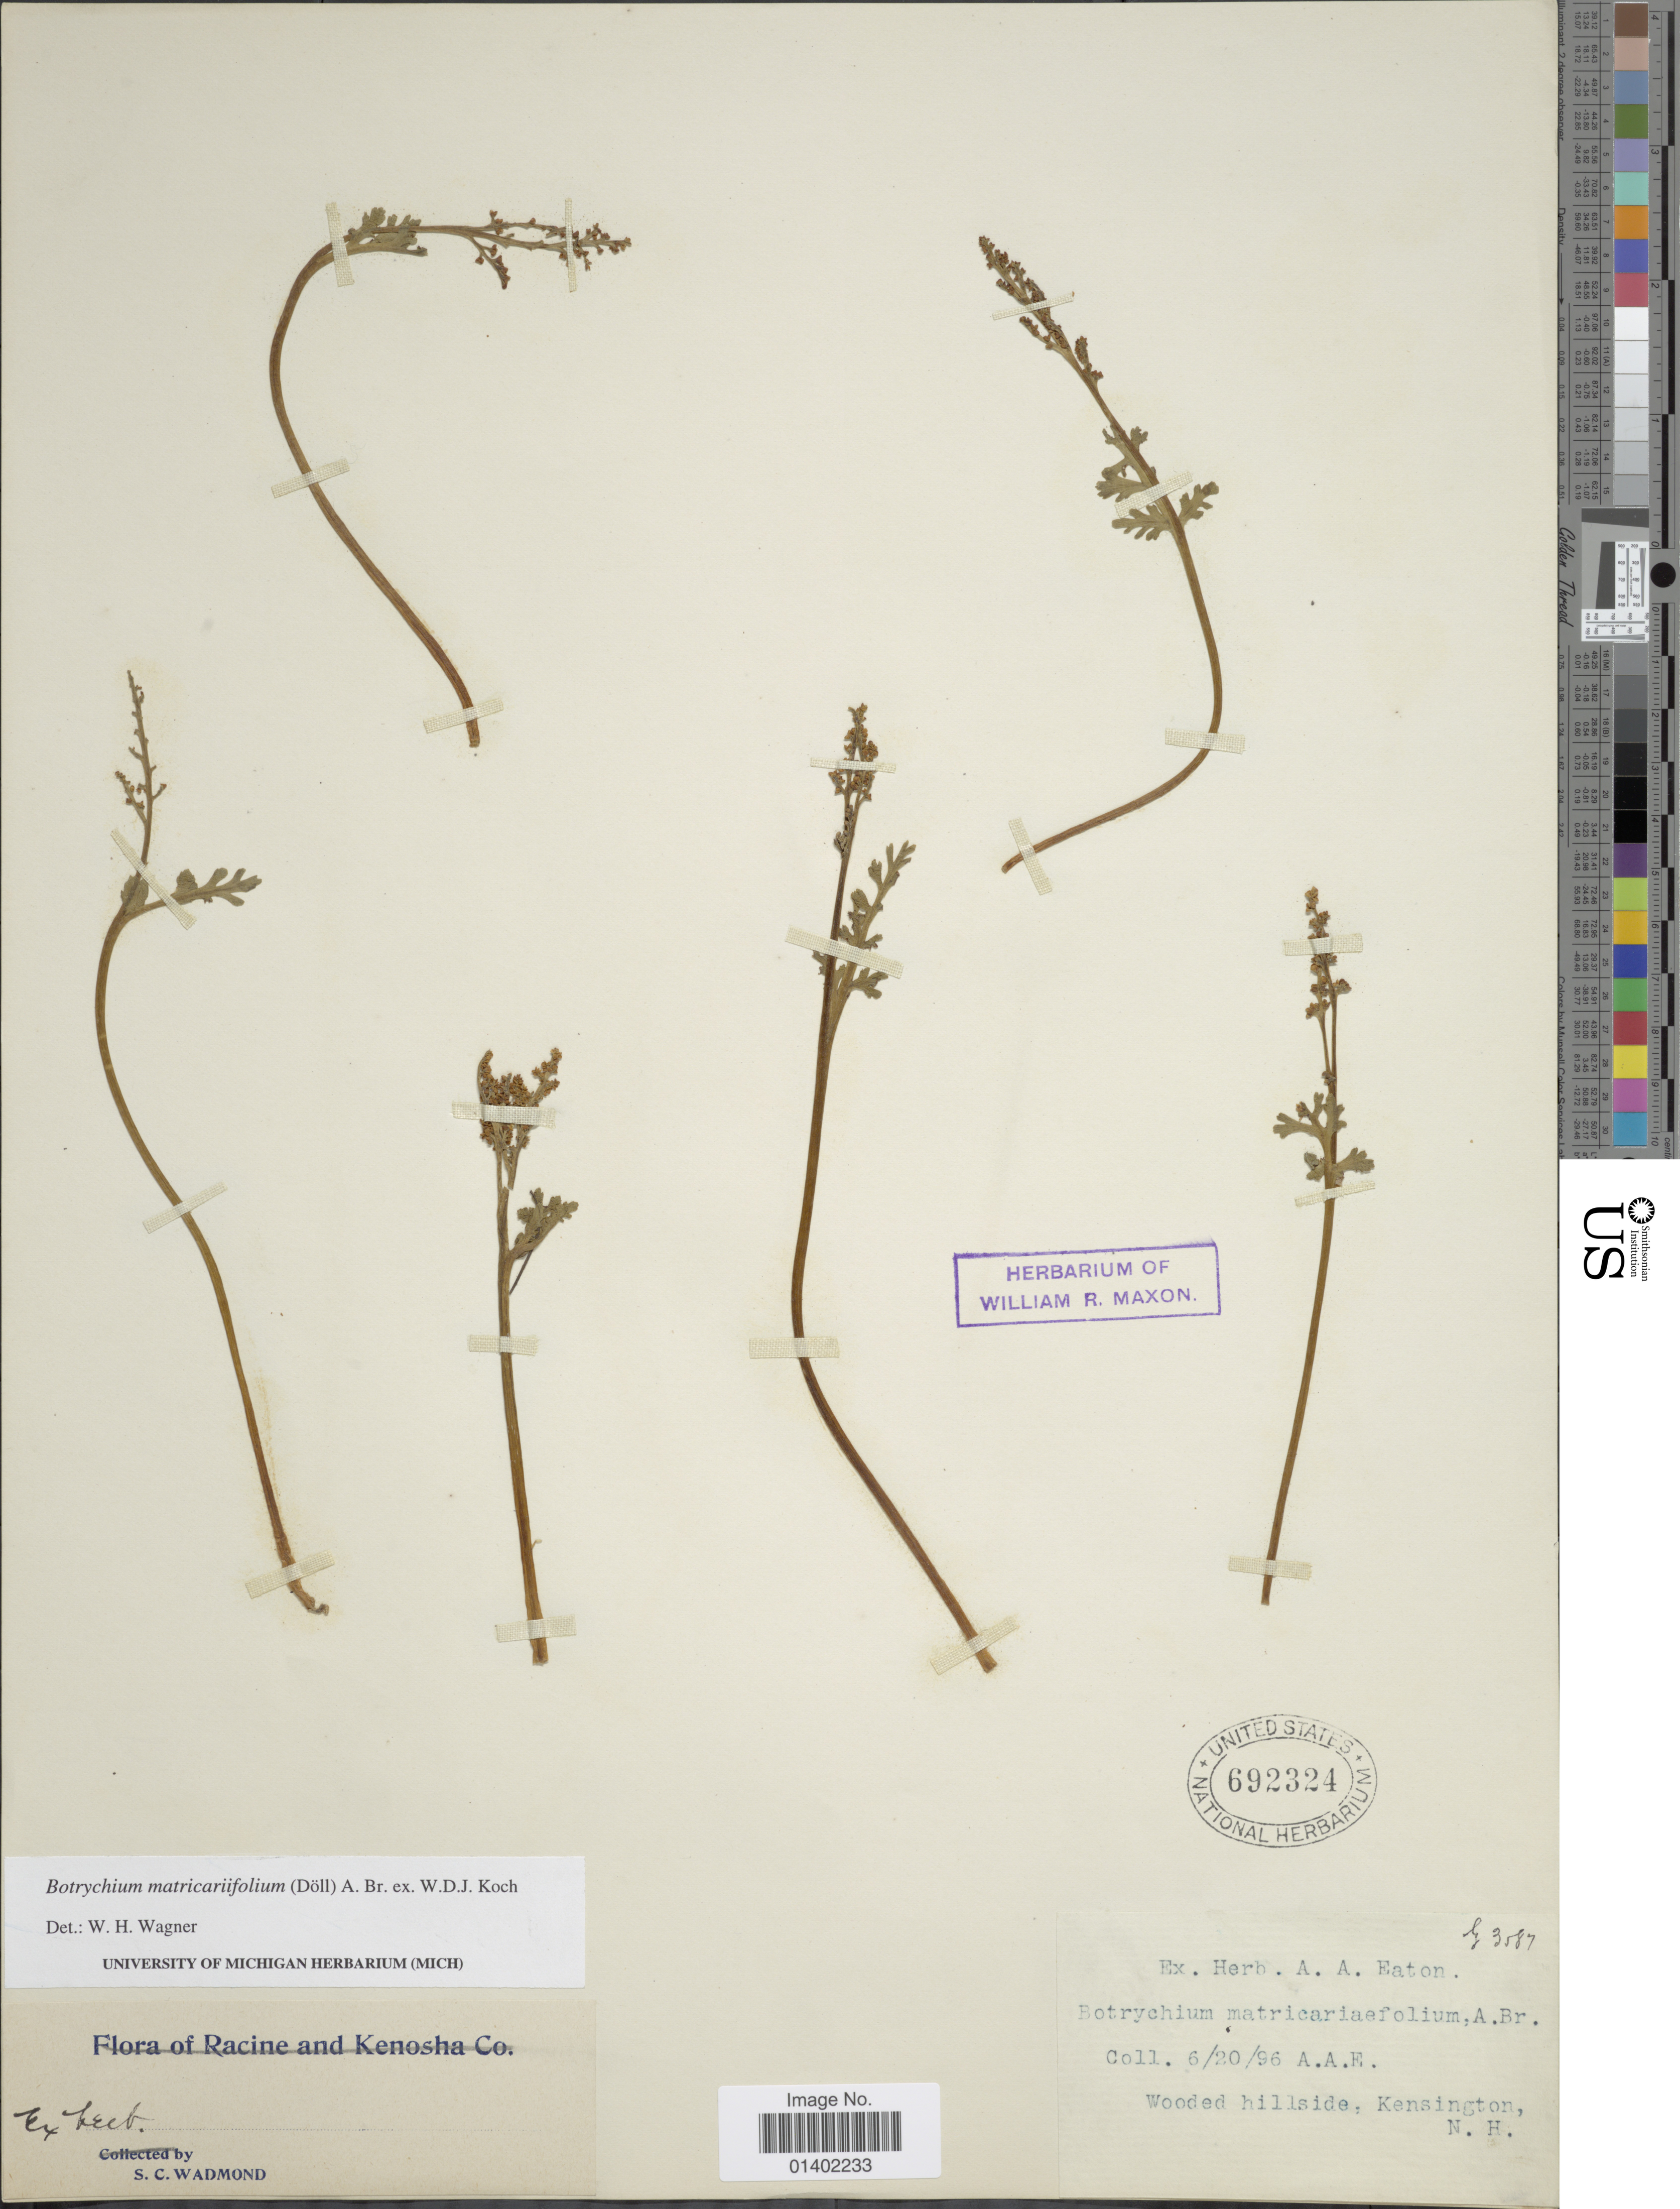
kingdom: Plantae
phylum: Tracheophyta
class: Polypodiopsida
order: Ophioglossales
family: Ophioglossaceae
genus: Botrychium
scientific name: Botrychium matricariifolium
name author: (A. Braun ex Dowell) A. Braun ex Koch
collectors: A. A. Eaton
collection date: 1996-06-20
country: United States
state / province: New Hampshire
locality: Wooded hillside, Kensington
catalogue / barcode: US 692324